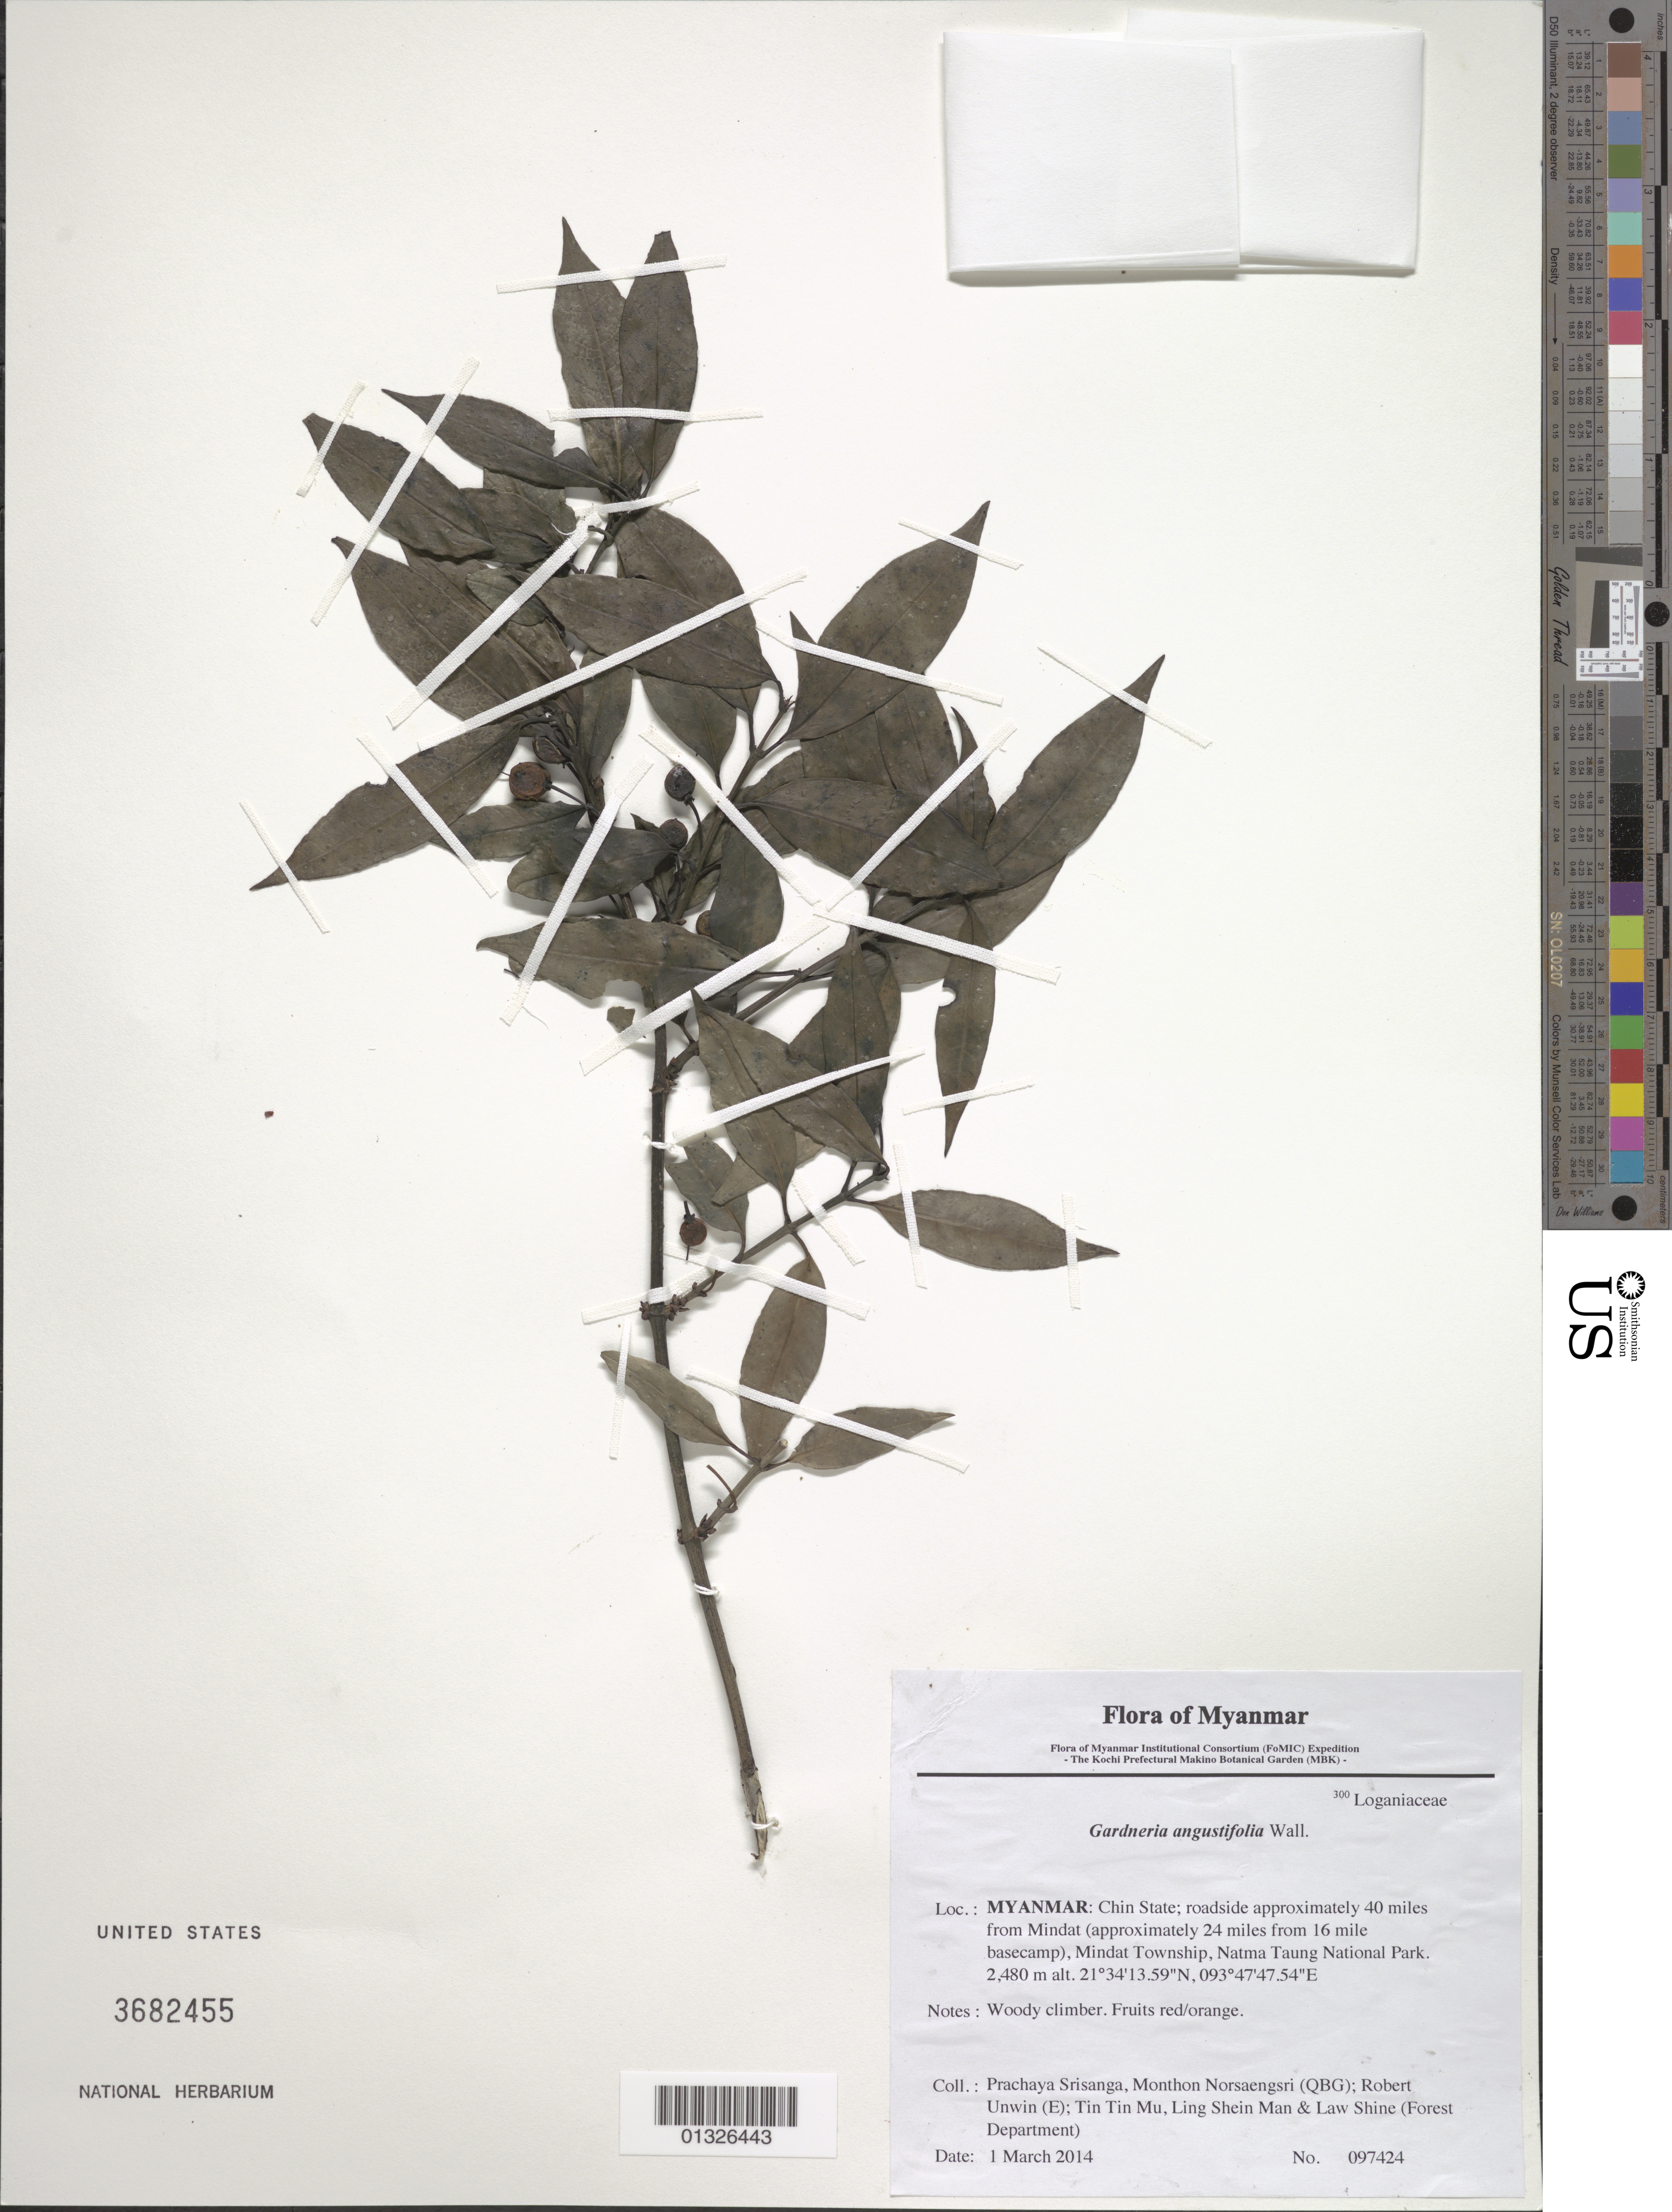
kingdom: Plantae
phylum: Tracheophyta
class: Magnoliopsida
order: Gentianales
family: Loganiaceae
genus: Gardneria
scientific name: Gardneria angustifolia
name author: Wall.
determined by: Fujikawa, Kazumi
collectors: P. Srisanga, M. Norsaengsri, R. Unwin, Tin Tin Mu, Ling Shein Man & L. Shine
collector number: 97424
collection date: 2014-03-01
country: Myanmar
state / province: Chin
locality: Roadside approximately 40 miles from Mindat (approximately 24 miles from 16 mile basecamp), Mindat Township, Natma Taung National Park.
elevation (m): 2480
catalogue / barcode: US 3682455